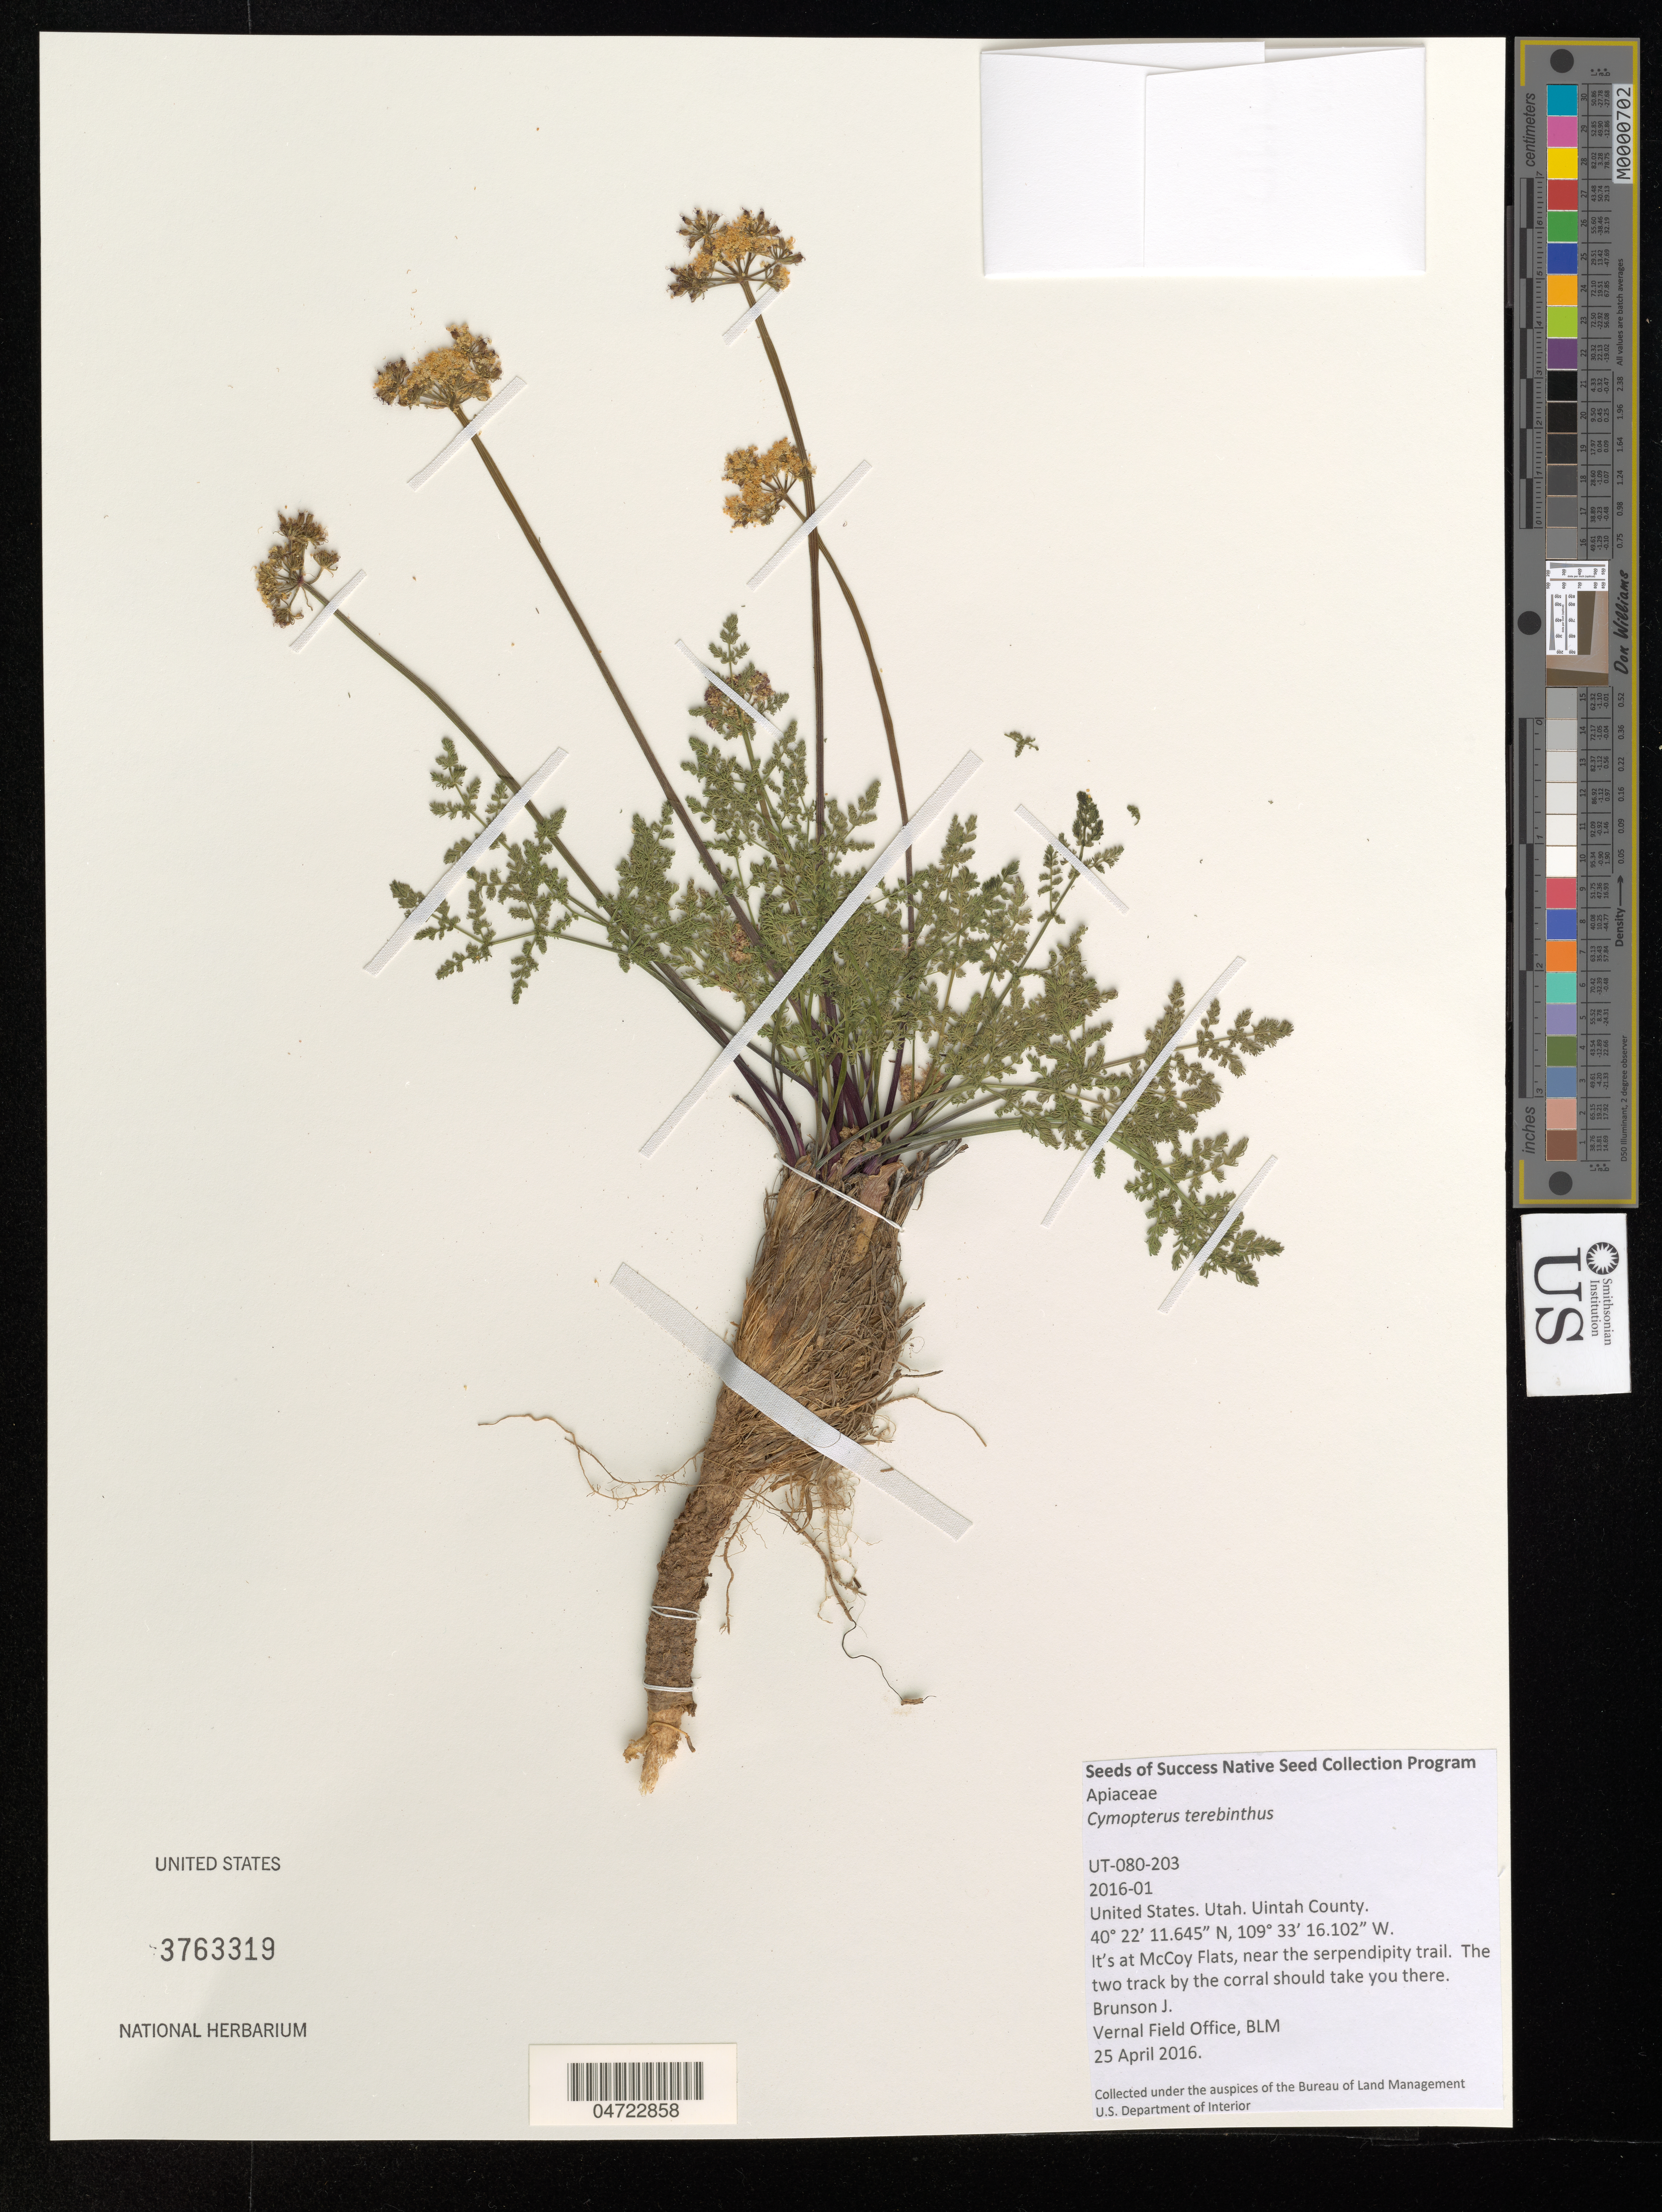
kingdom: Plantae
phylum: Tracheophyta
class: Magnoliopsida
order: Apiales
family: Apiaceae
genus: Cymopterus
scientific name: Cymopterus terebinthinus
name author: (Hook.) Torr. & A. Gray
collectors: J. Brunson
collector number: UT-080-203/2016-01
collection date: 2016-04-25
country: United States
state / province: Utah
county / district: Uintah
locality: Uintah County. It's a McCoy Flats, near the serpendipity trail. The two track by the corral should take you there.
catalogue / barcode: US 3763319